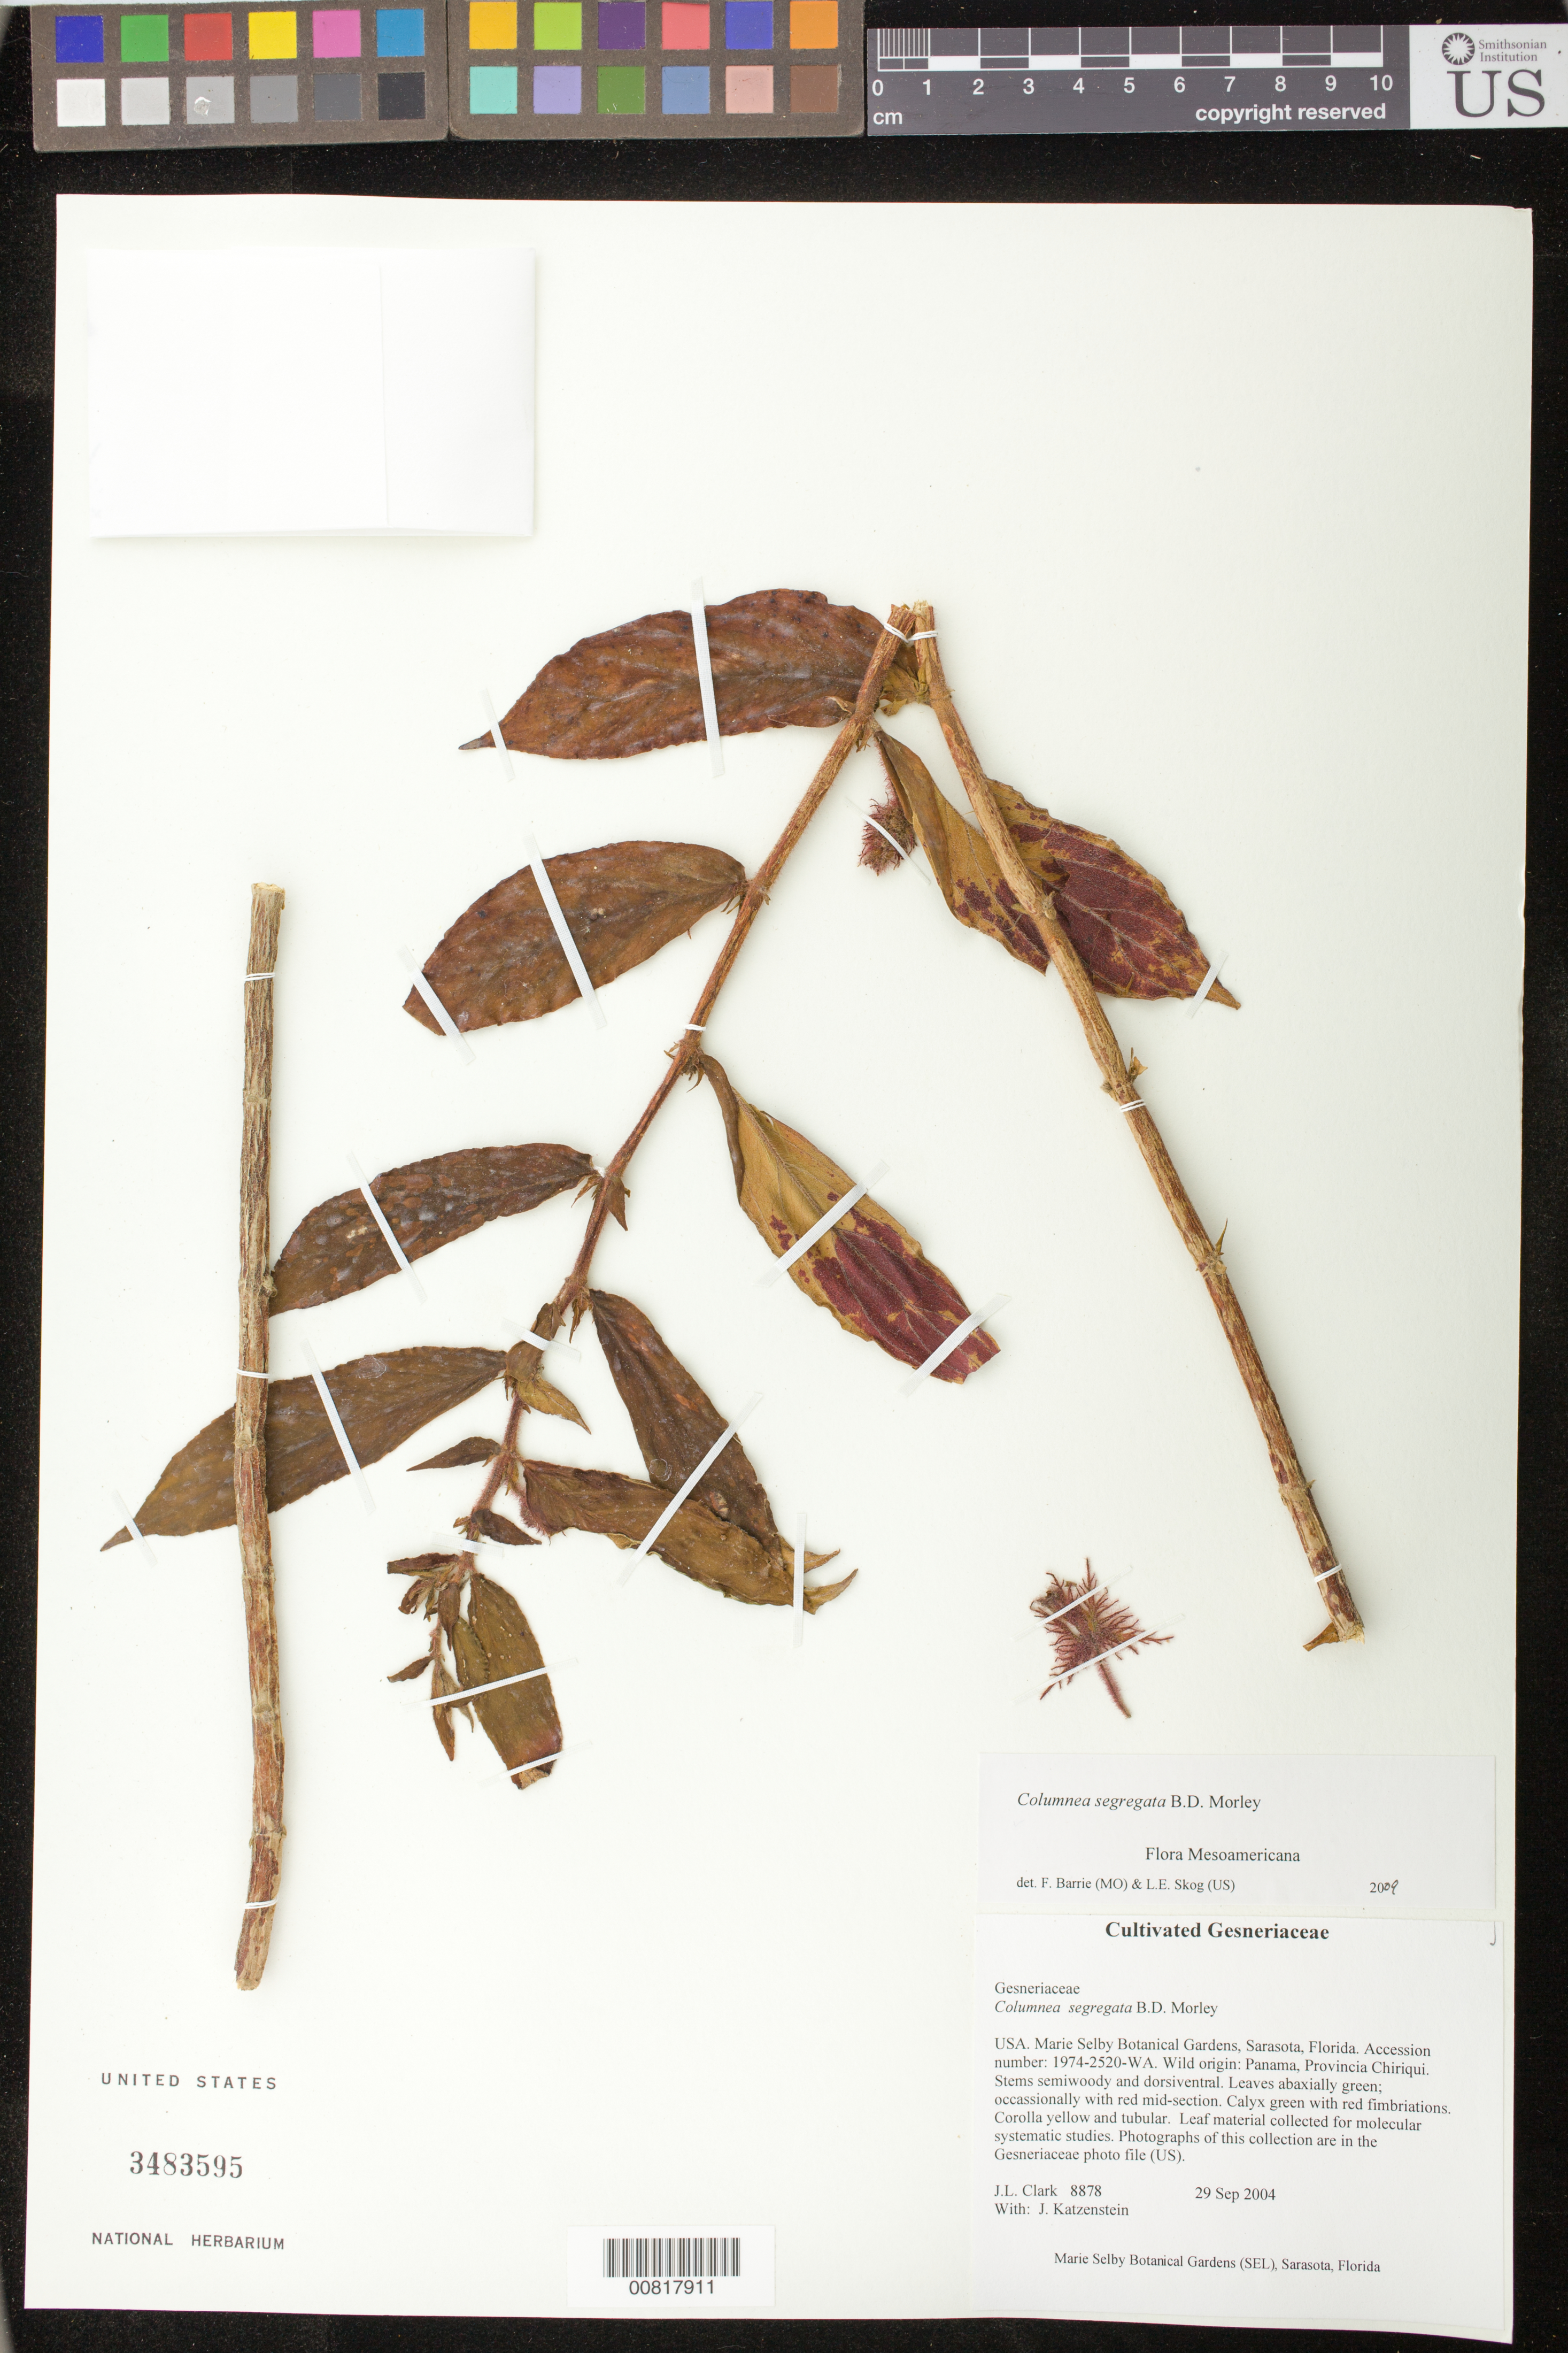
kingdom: Plantae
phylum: Tracheophyta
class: Magnoliopsida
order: Lamiales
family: Gesneriaceae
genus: Columnea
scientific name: Columnea segregata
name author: B.D. Morley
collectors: J. L. Clark & J. Katzenstein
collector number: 8878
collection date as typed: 29 Sep 2004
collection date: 2004-09-29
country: United States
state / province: Florida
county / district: Sarasota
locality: Marie Selby Botanical Gardens, Sarasota, Florida.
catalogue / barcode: US 3483595